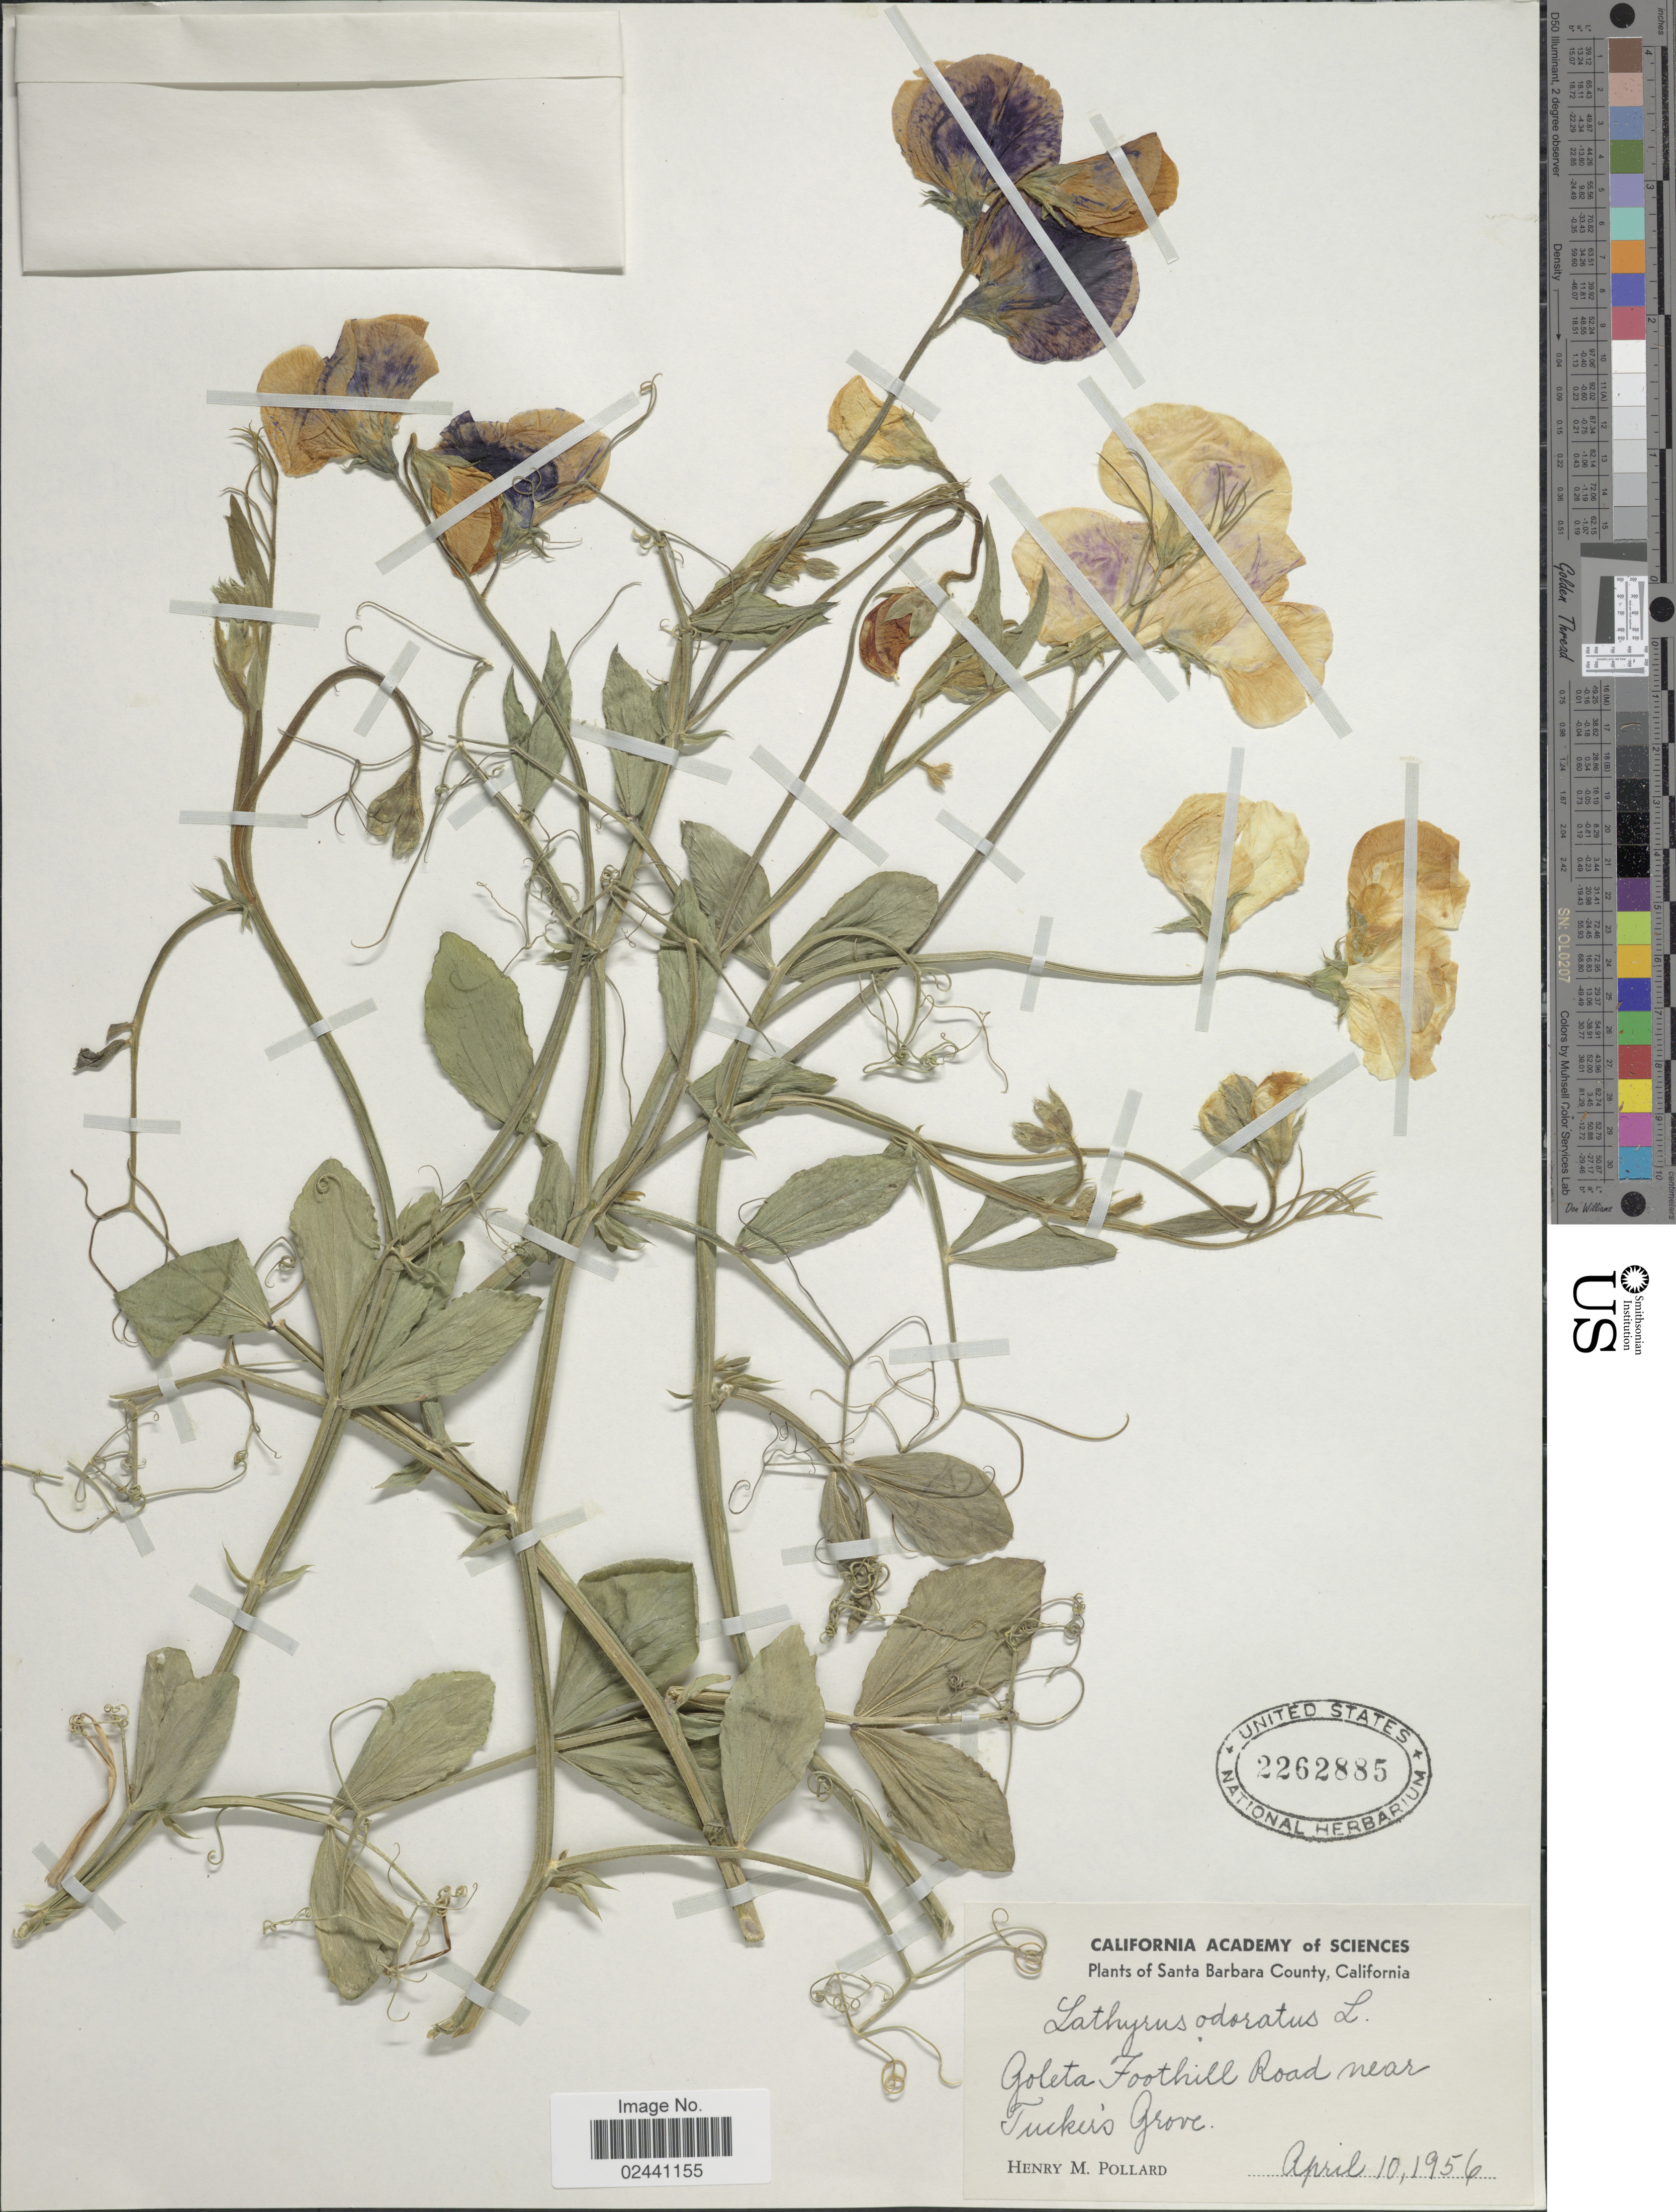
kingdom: Plantae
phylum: Tracheophyta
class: Magnoliopsida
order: Fabales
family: Fabaceae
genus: Lathyrus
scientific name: Lathyrus odoratus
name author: L.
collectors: H. M. Pollard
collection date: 1956-04-10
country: United States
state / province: California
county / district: Santa Barbara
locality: Santa Barbara County. Goleta Foothill Road near Tucker's Grove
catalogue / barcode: US 2262885